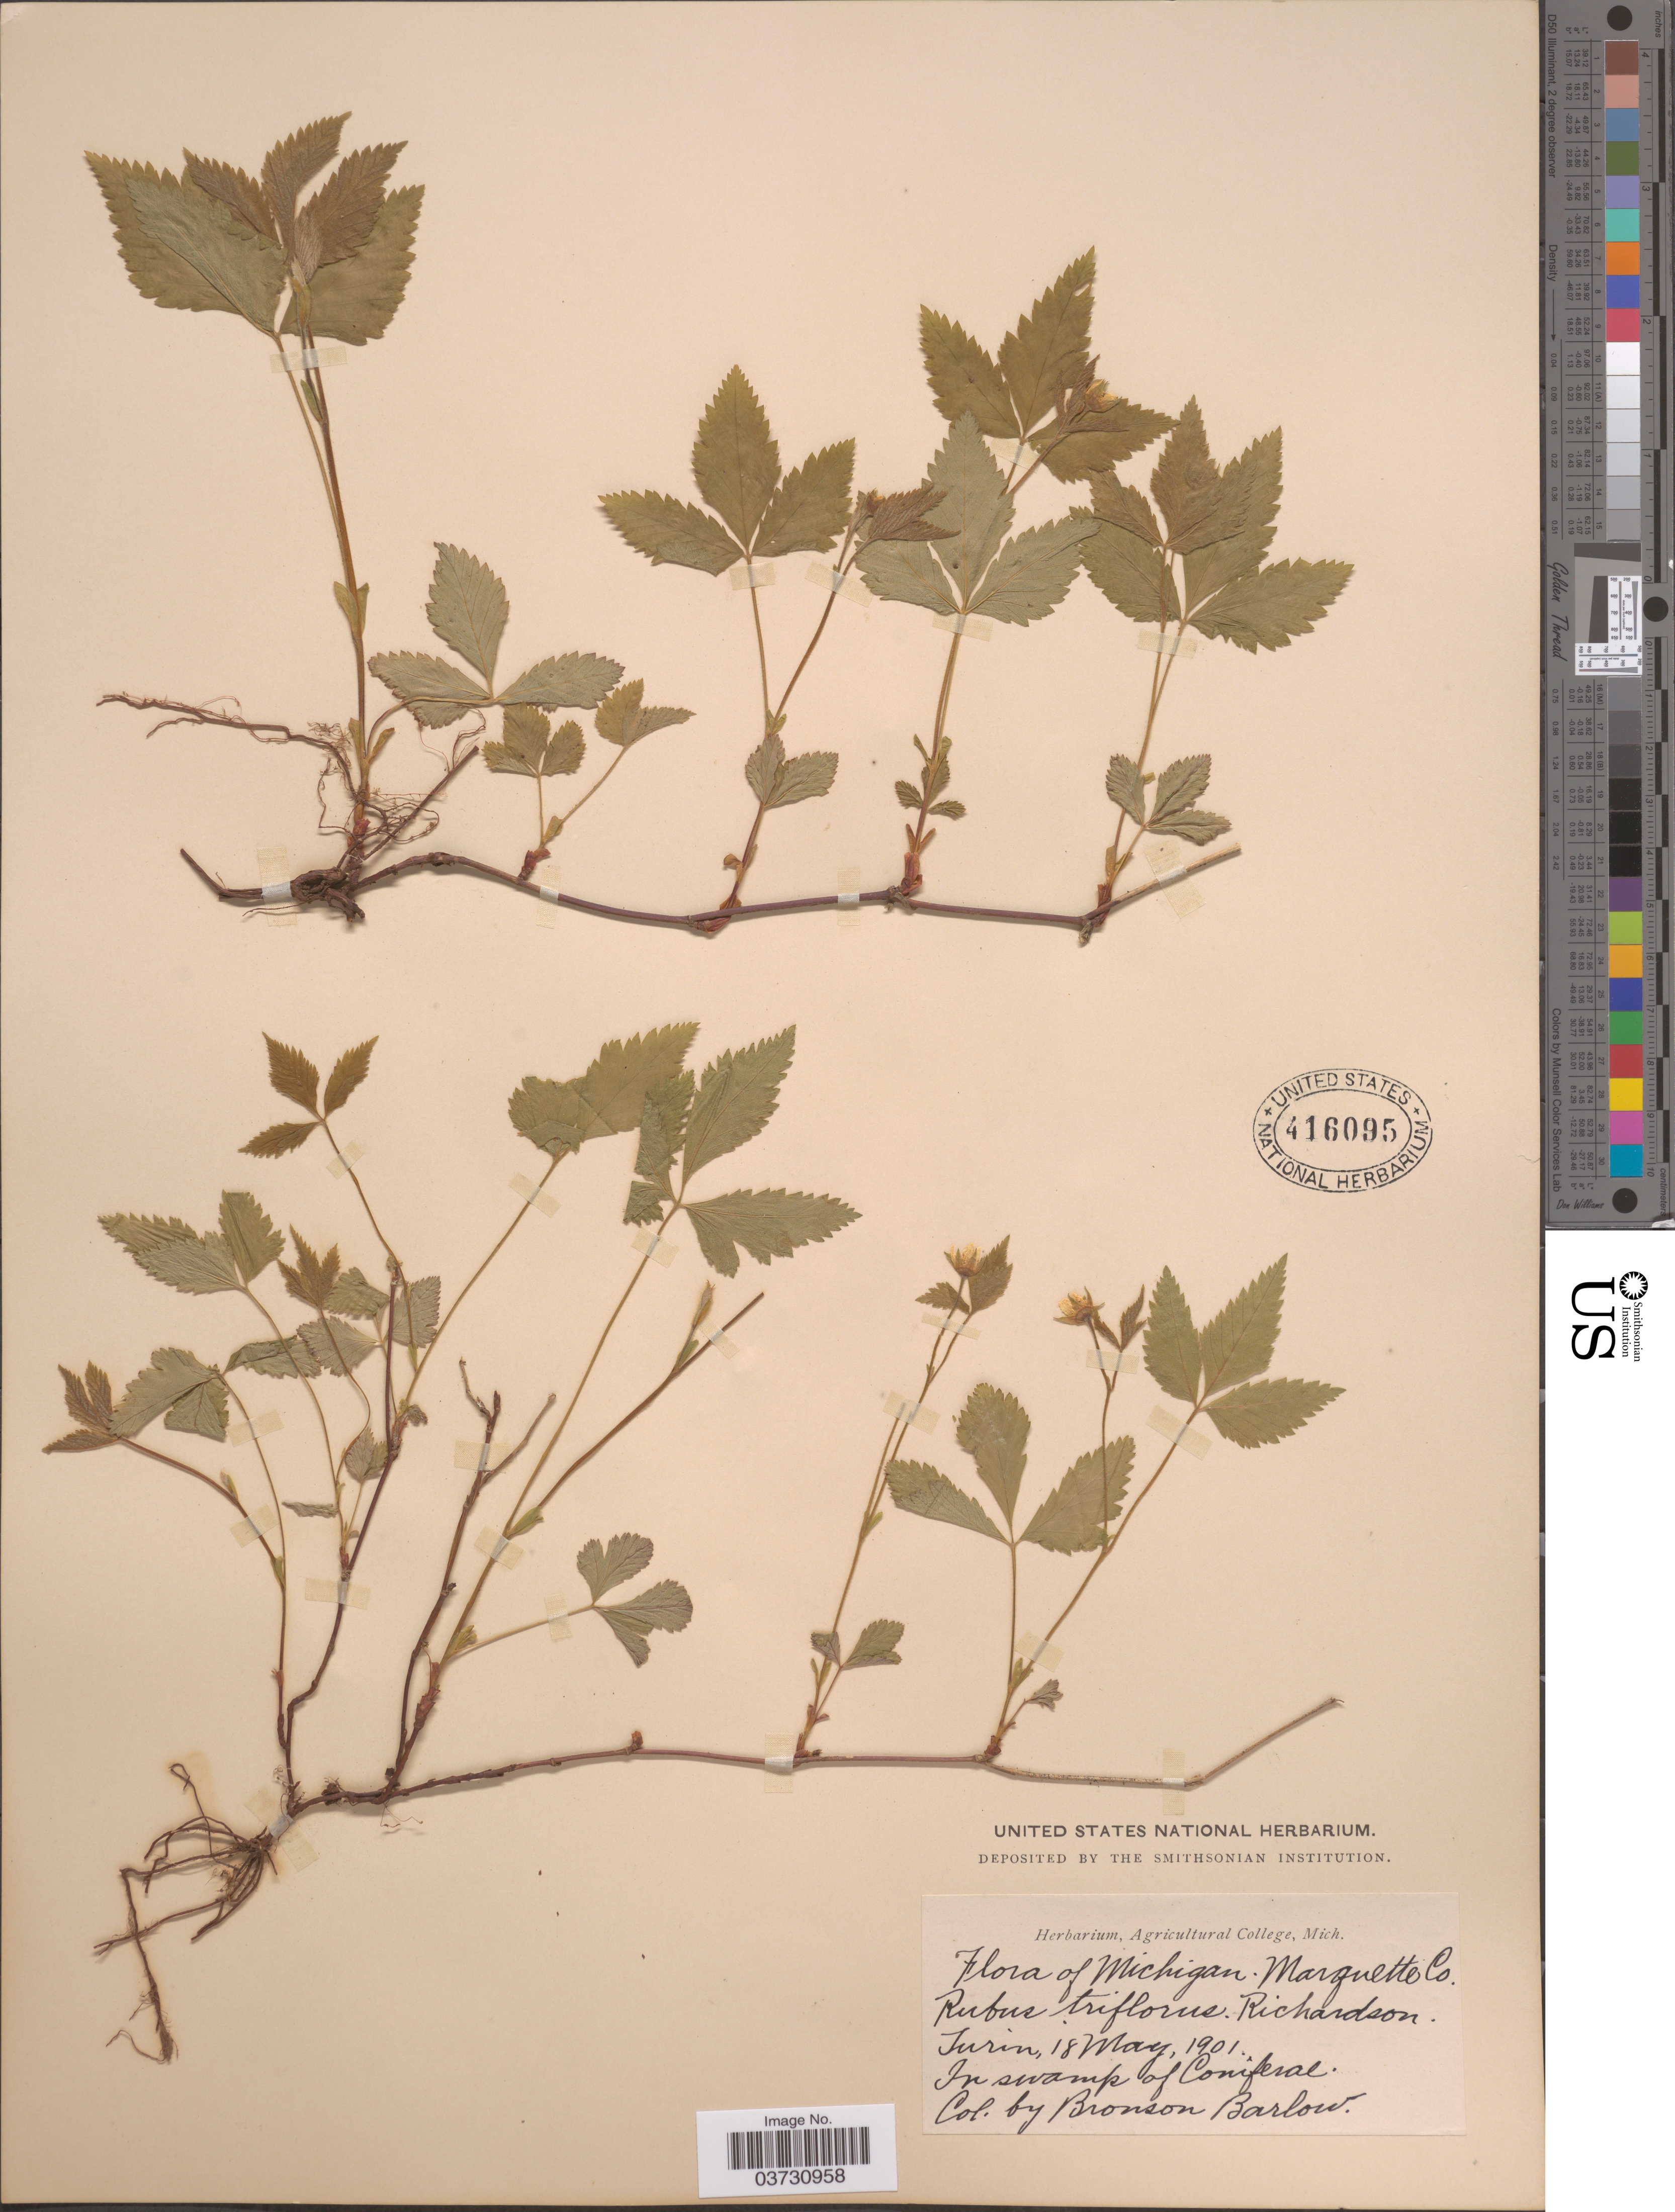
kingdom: Plantae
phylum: Tracheophyta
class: Magnoliopsida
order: Rosales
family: Rosaceae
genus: Rubus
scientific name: Rubus pubescens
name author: Raf.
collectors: Barlow, B.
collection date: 1901-05-18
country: United States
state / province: Michigan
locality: Marquette Co. In swamp of Coniferae. Jurin.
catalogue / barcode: US 416095